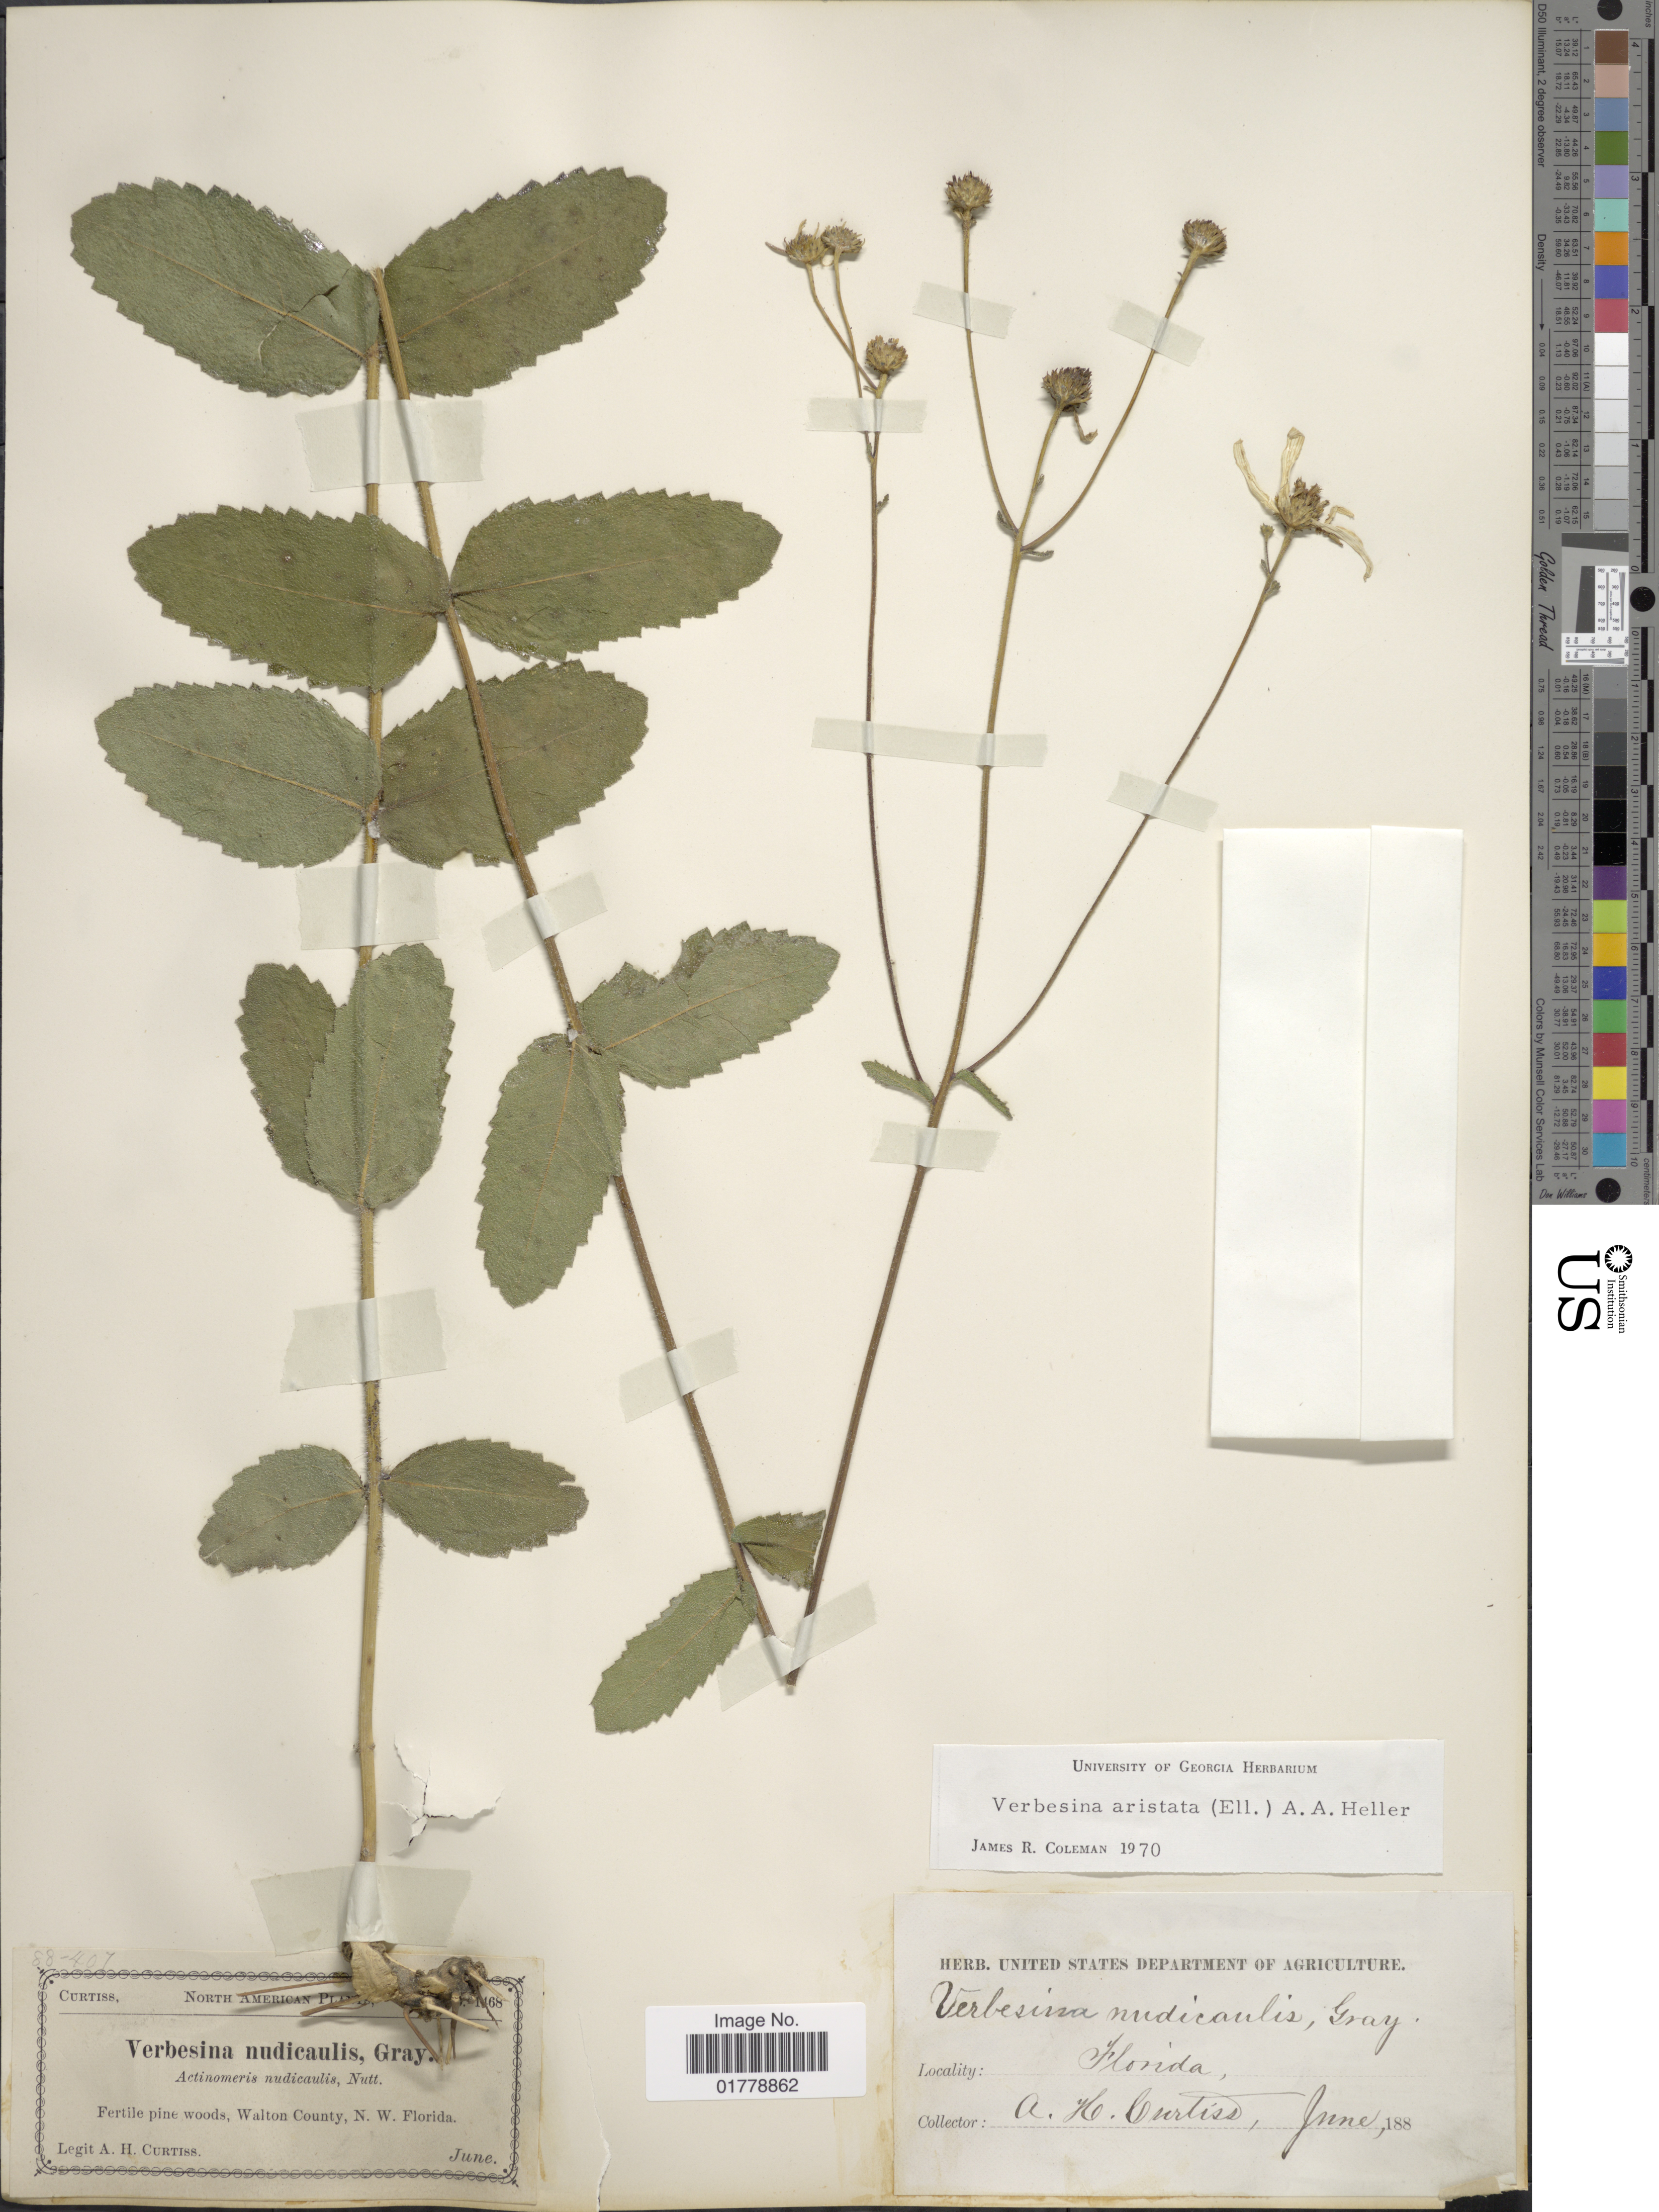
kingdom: Plantae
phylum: Tracheophyta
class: Magnoliopsida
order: Asterales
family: Asteraceae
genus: Verbesina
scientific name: Verbesina aristata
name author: (Elliott) A. Heller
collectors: A. H. Curtiss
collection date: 1968-06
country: United States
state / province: Florida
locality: Fertile pine woods, Walton County, N.W. Florida